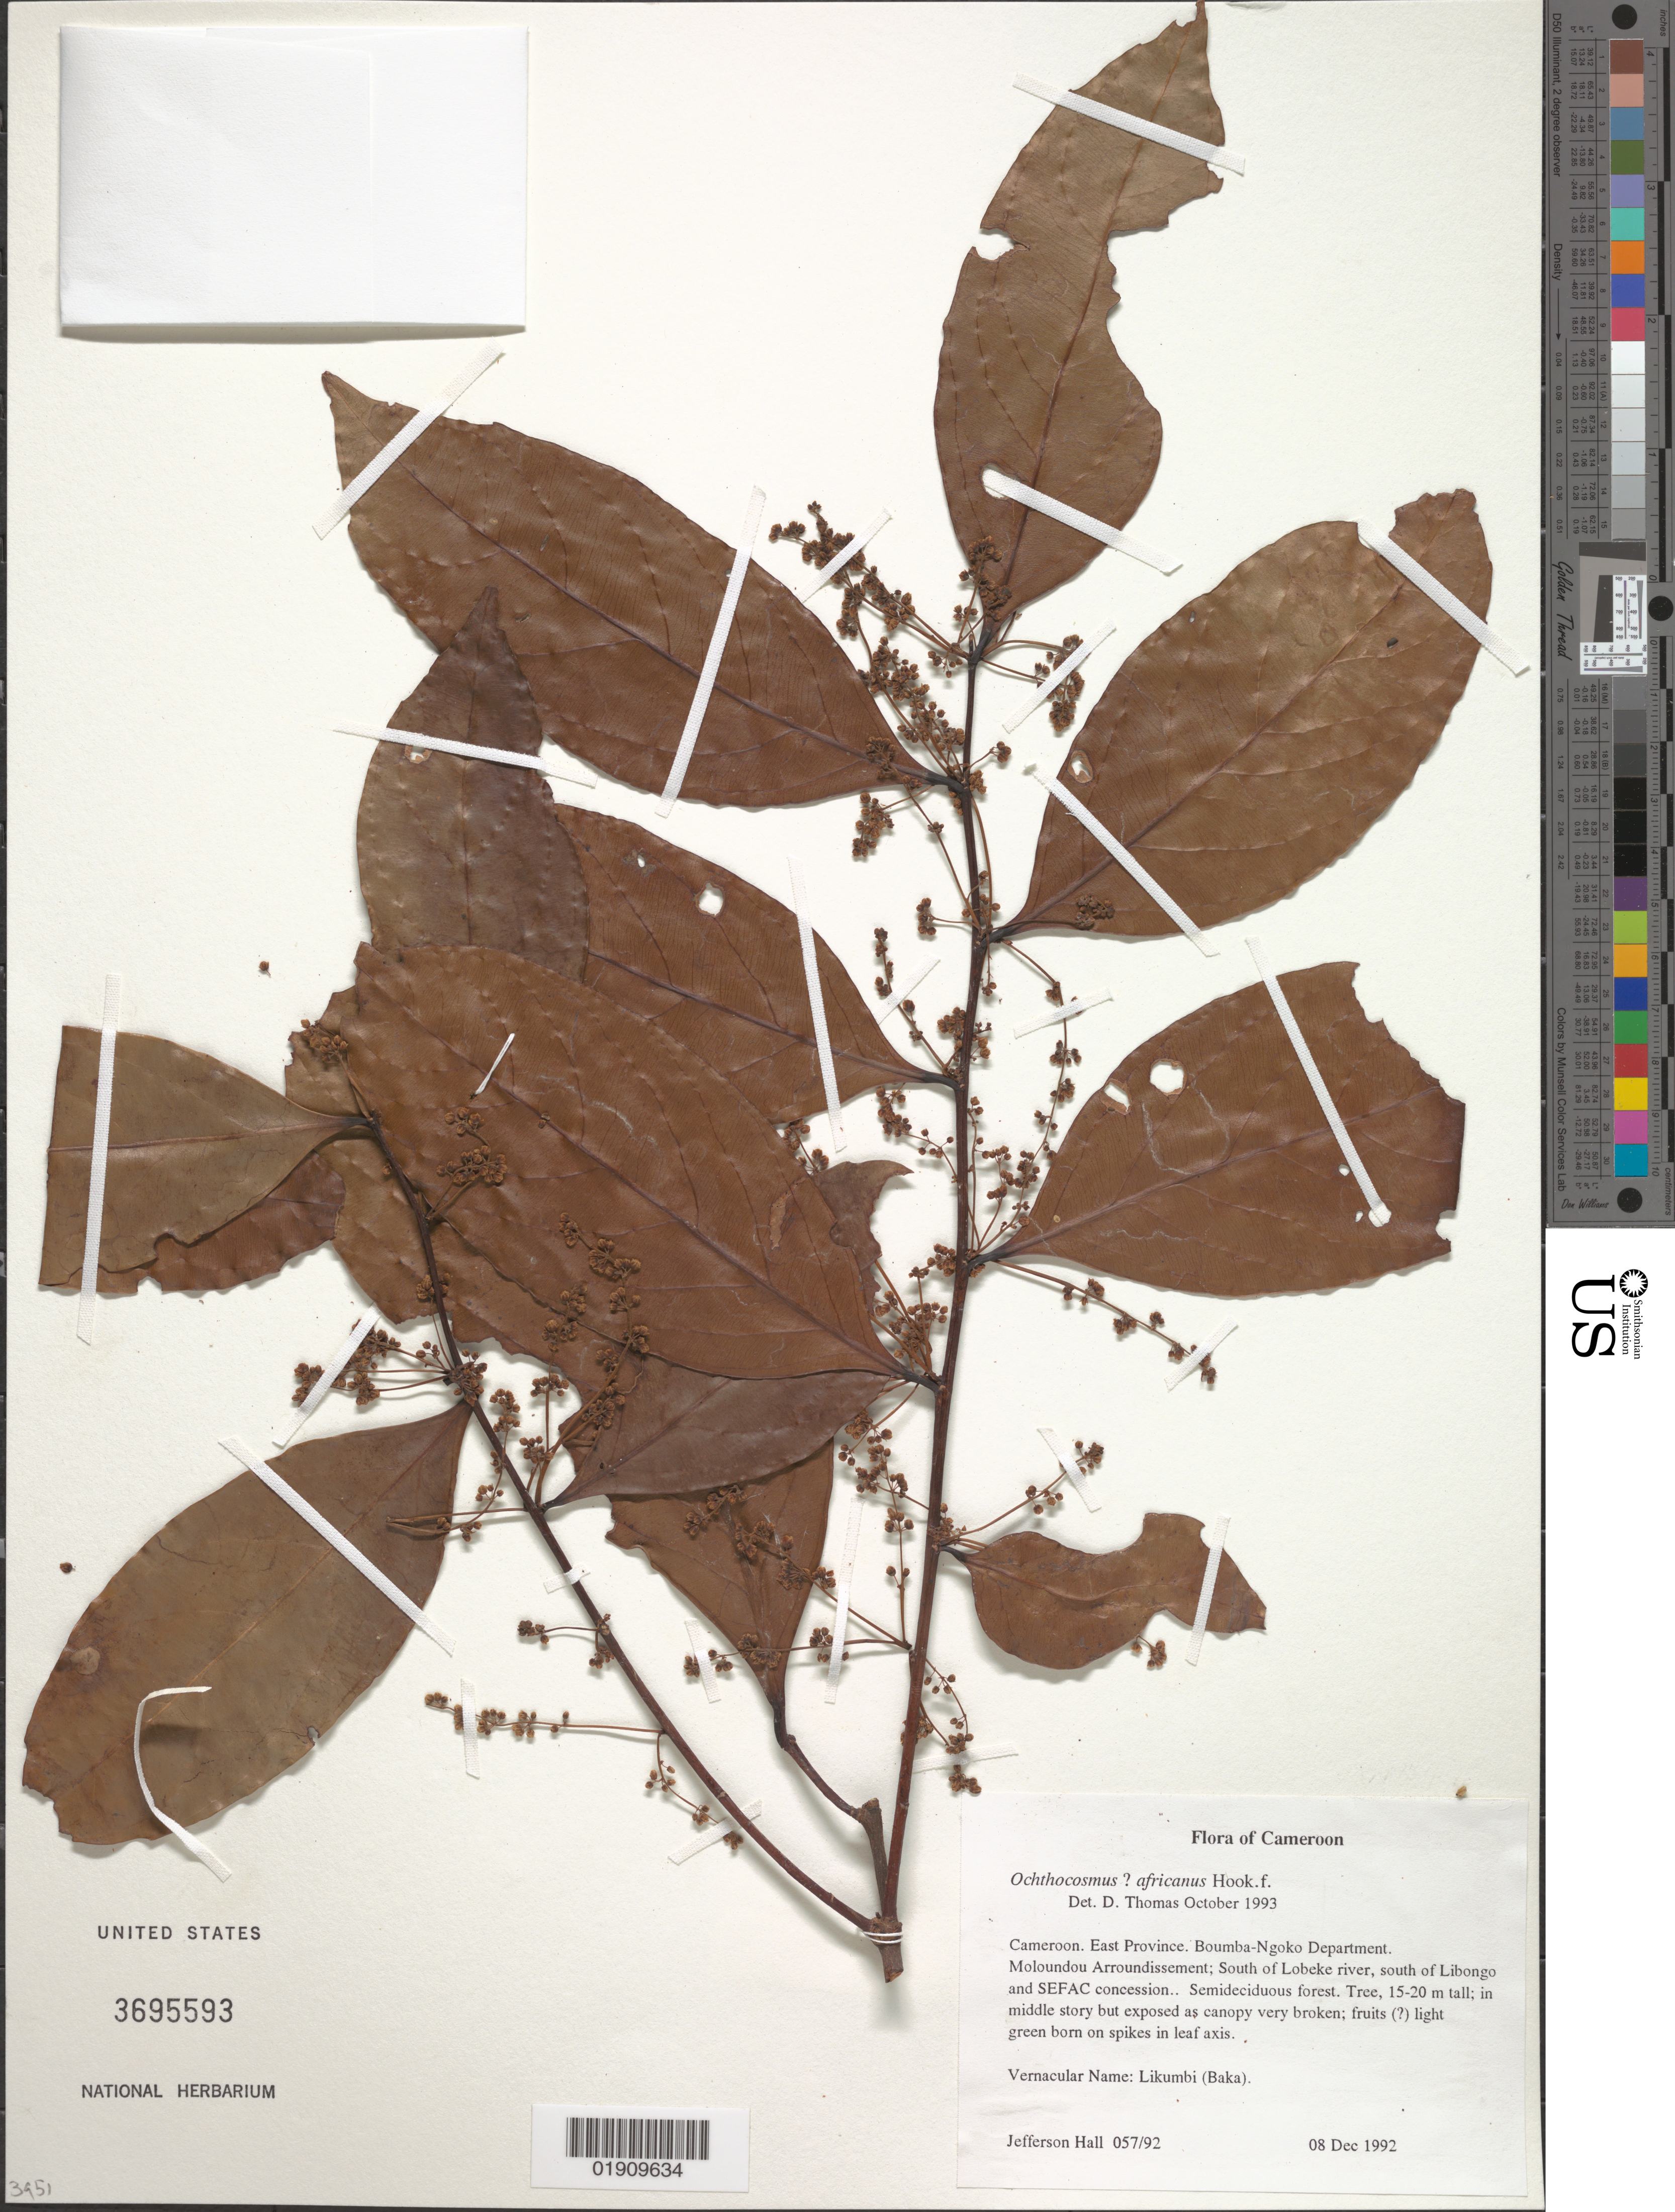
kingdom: Plantae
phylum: Tracheophyta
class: Magnoliopsida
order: Malpighiales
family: Ixonanthaceae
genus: Phyllocosmus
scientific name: Phyllocosmus africanus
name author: (Hook. f.) Klotzsch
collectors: J. Hall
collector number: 057/92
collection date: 1992-12-08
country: Cameroon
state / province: Est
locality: Boumba-Ngoko Department. Boumba-Ngoko Department. Moloundou Arroundissement; South of Lobeke river, south of Libongo and SEFAC concession.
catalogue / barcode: US 3695593